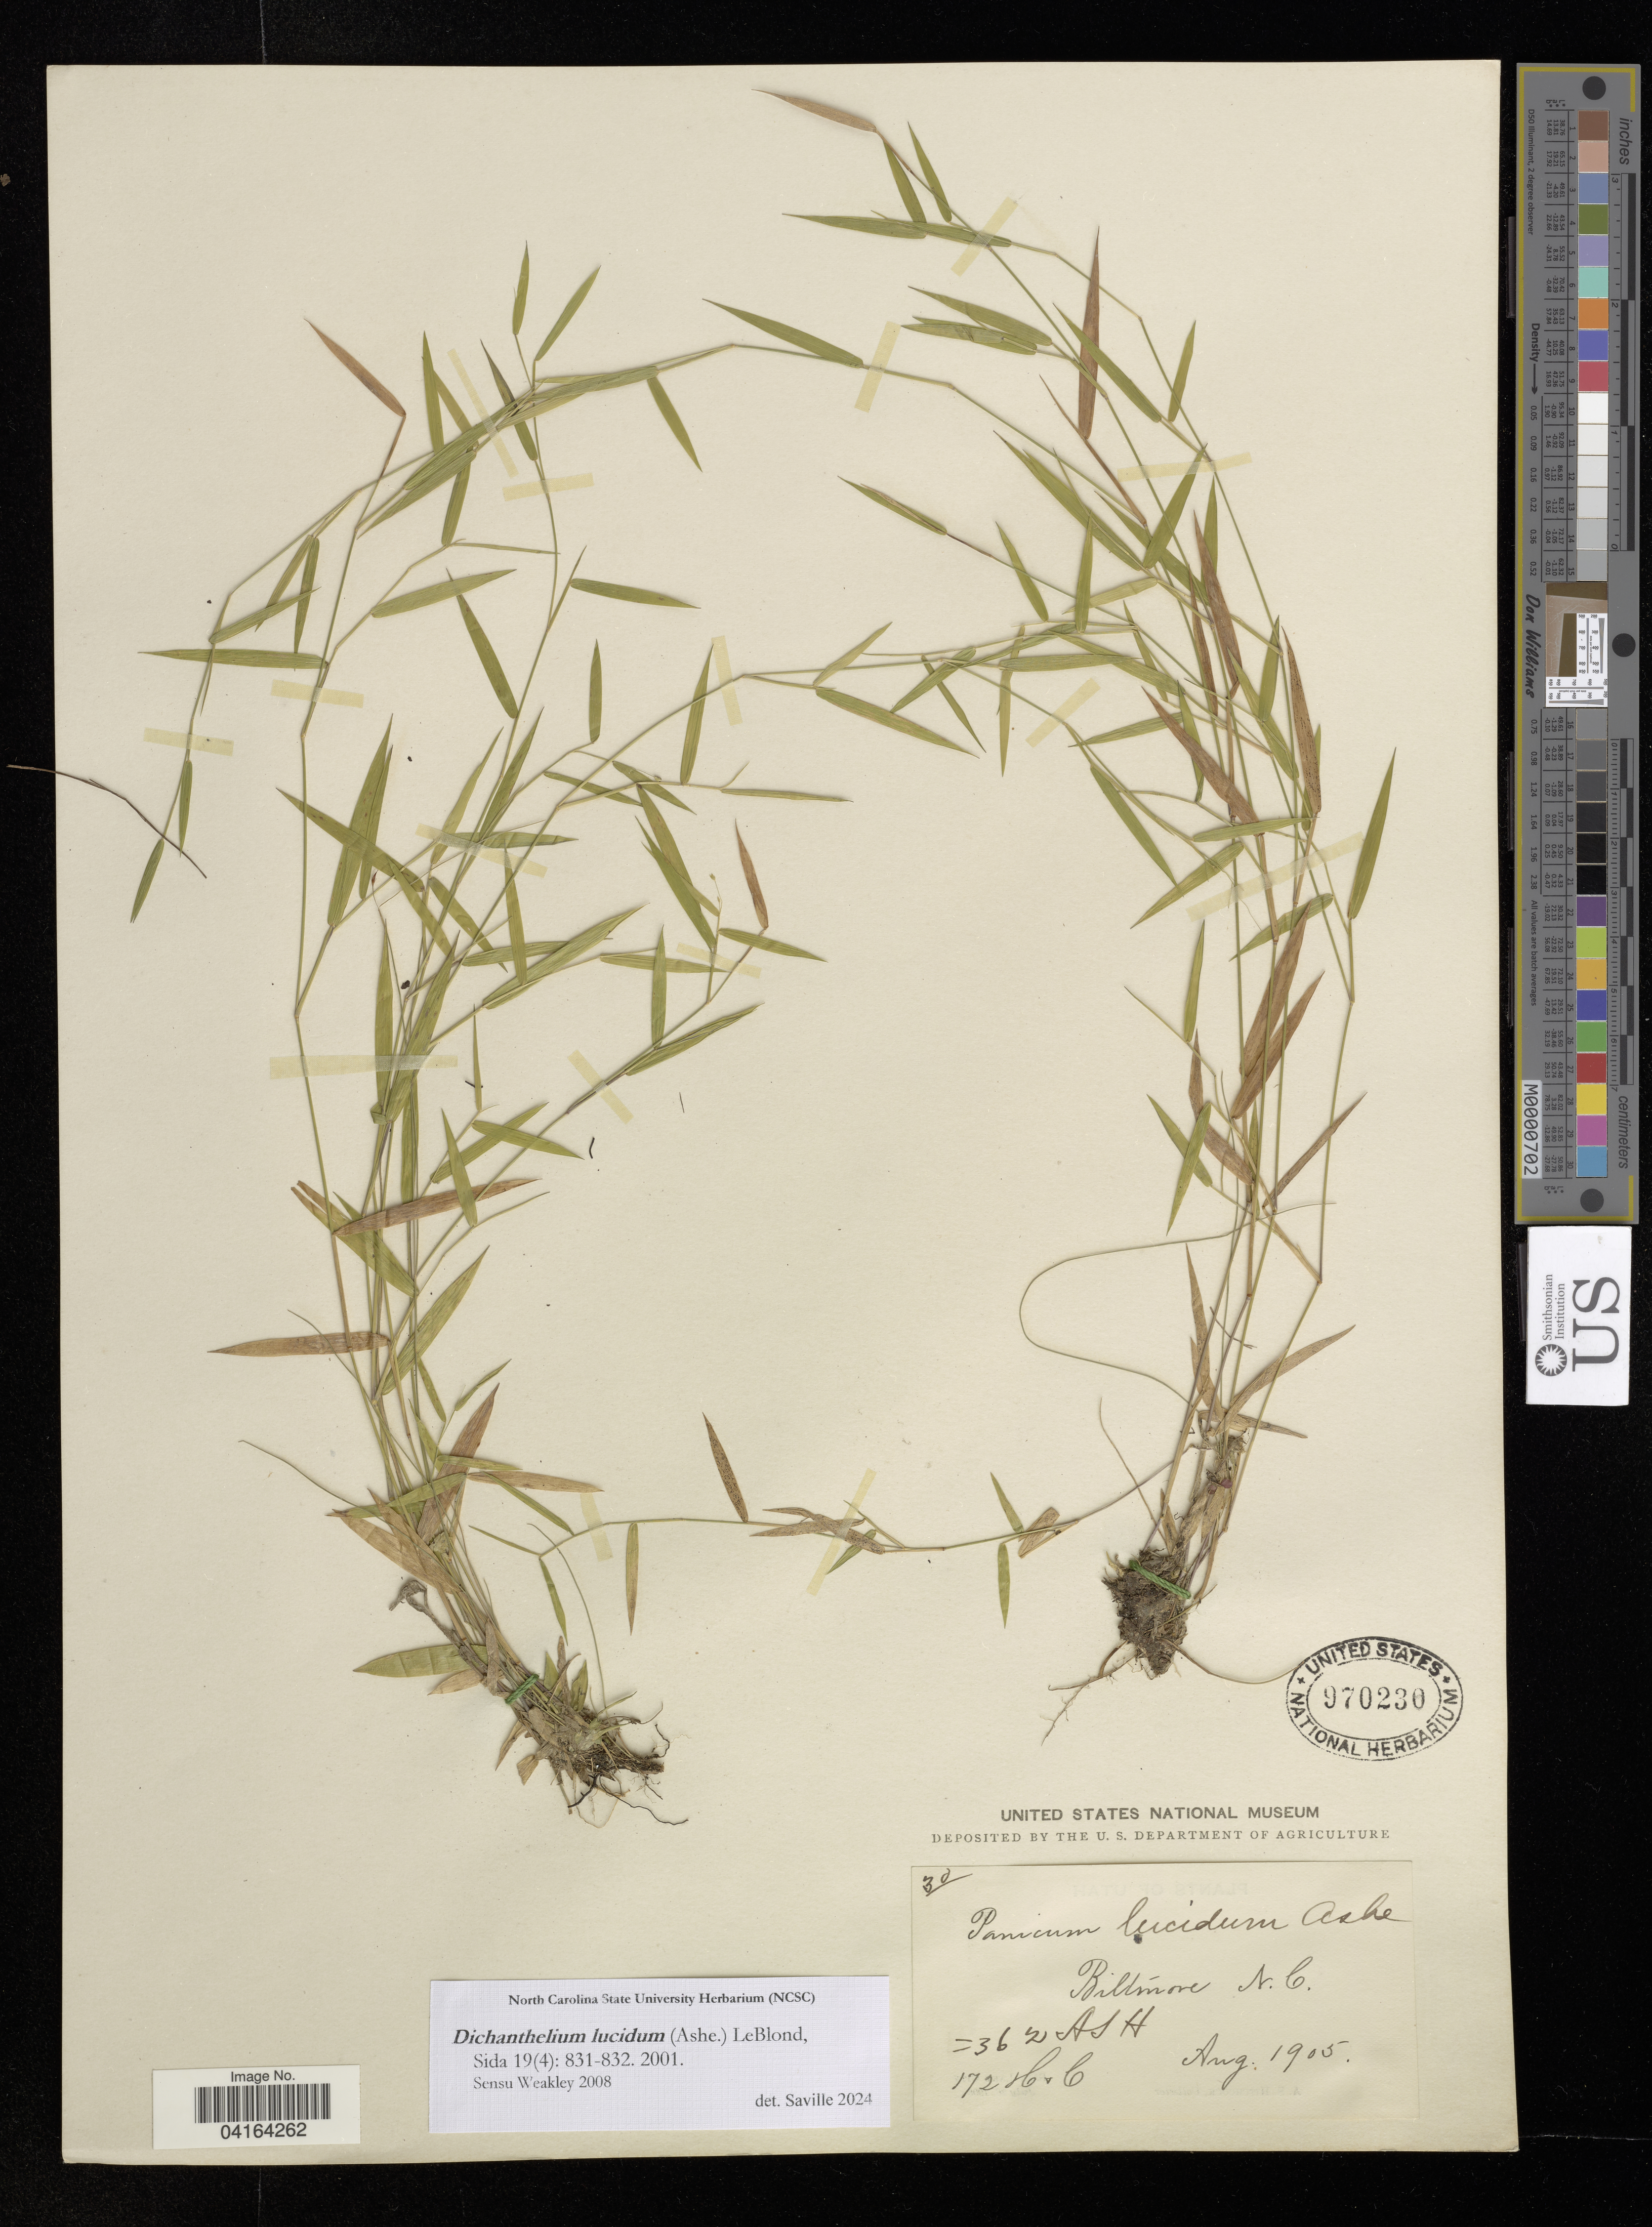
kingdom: Plantae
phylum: Tracheophyta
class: Liliopsida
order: Poales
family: Poaceae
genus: Dichanthelium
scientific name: Dichanthelium lucidum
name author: (Ashe) LeBlond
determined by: Saville, A. C., (NCSC), North Carolina State University (UNITED STATES)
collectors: A. H. & H. C.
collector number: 362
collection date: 1905-08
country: United States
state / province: North Carolina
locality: Biltmore.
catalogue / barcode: US 970230